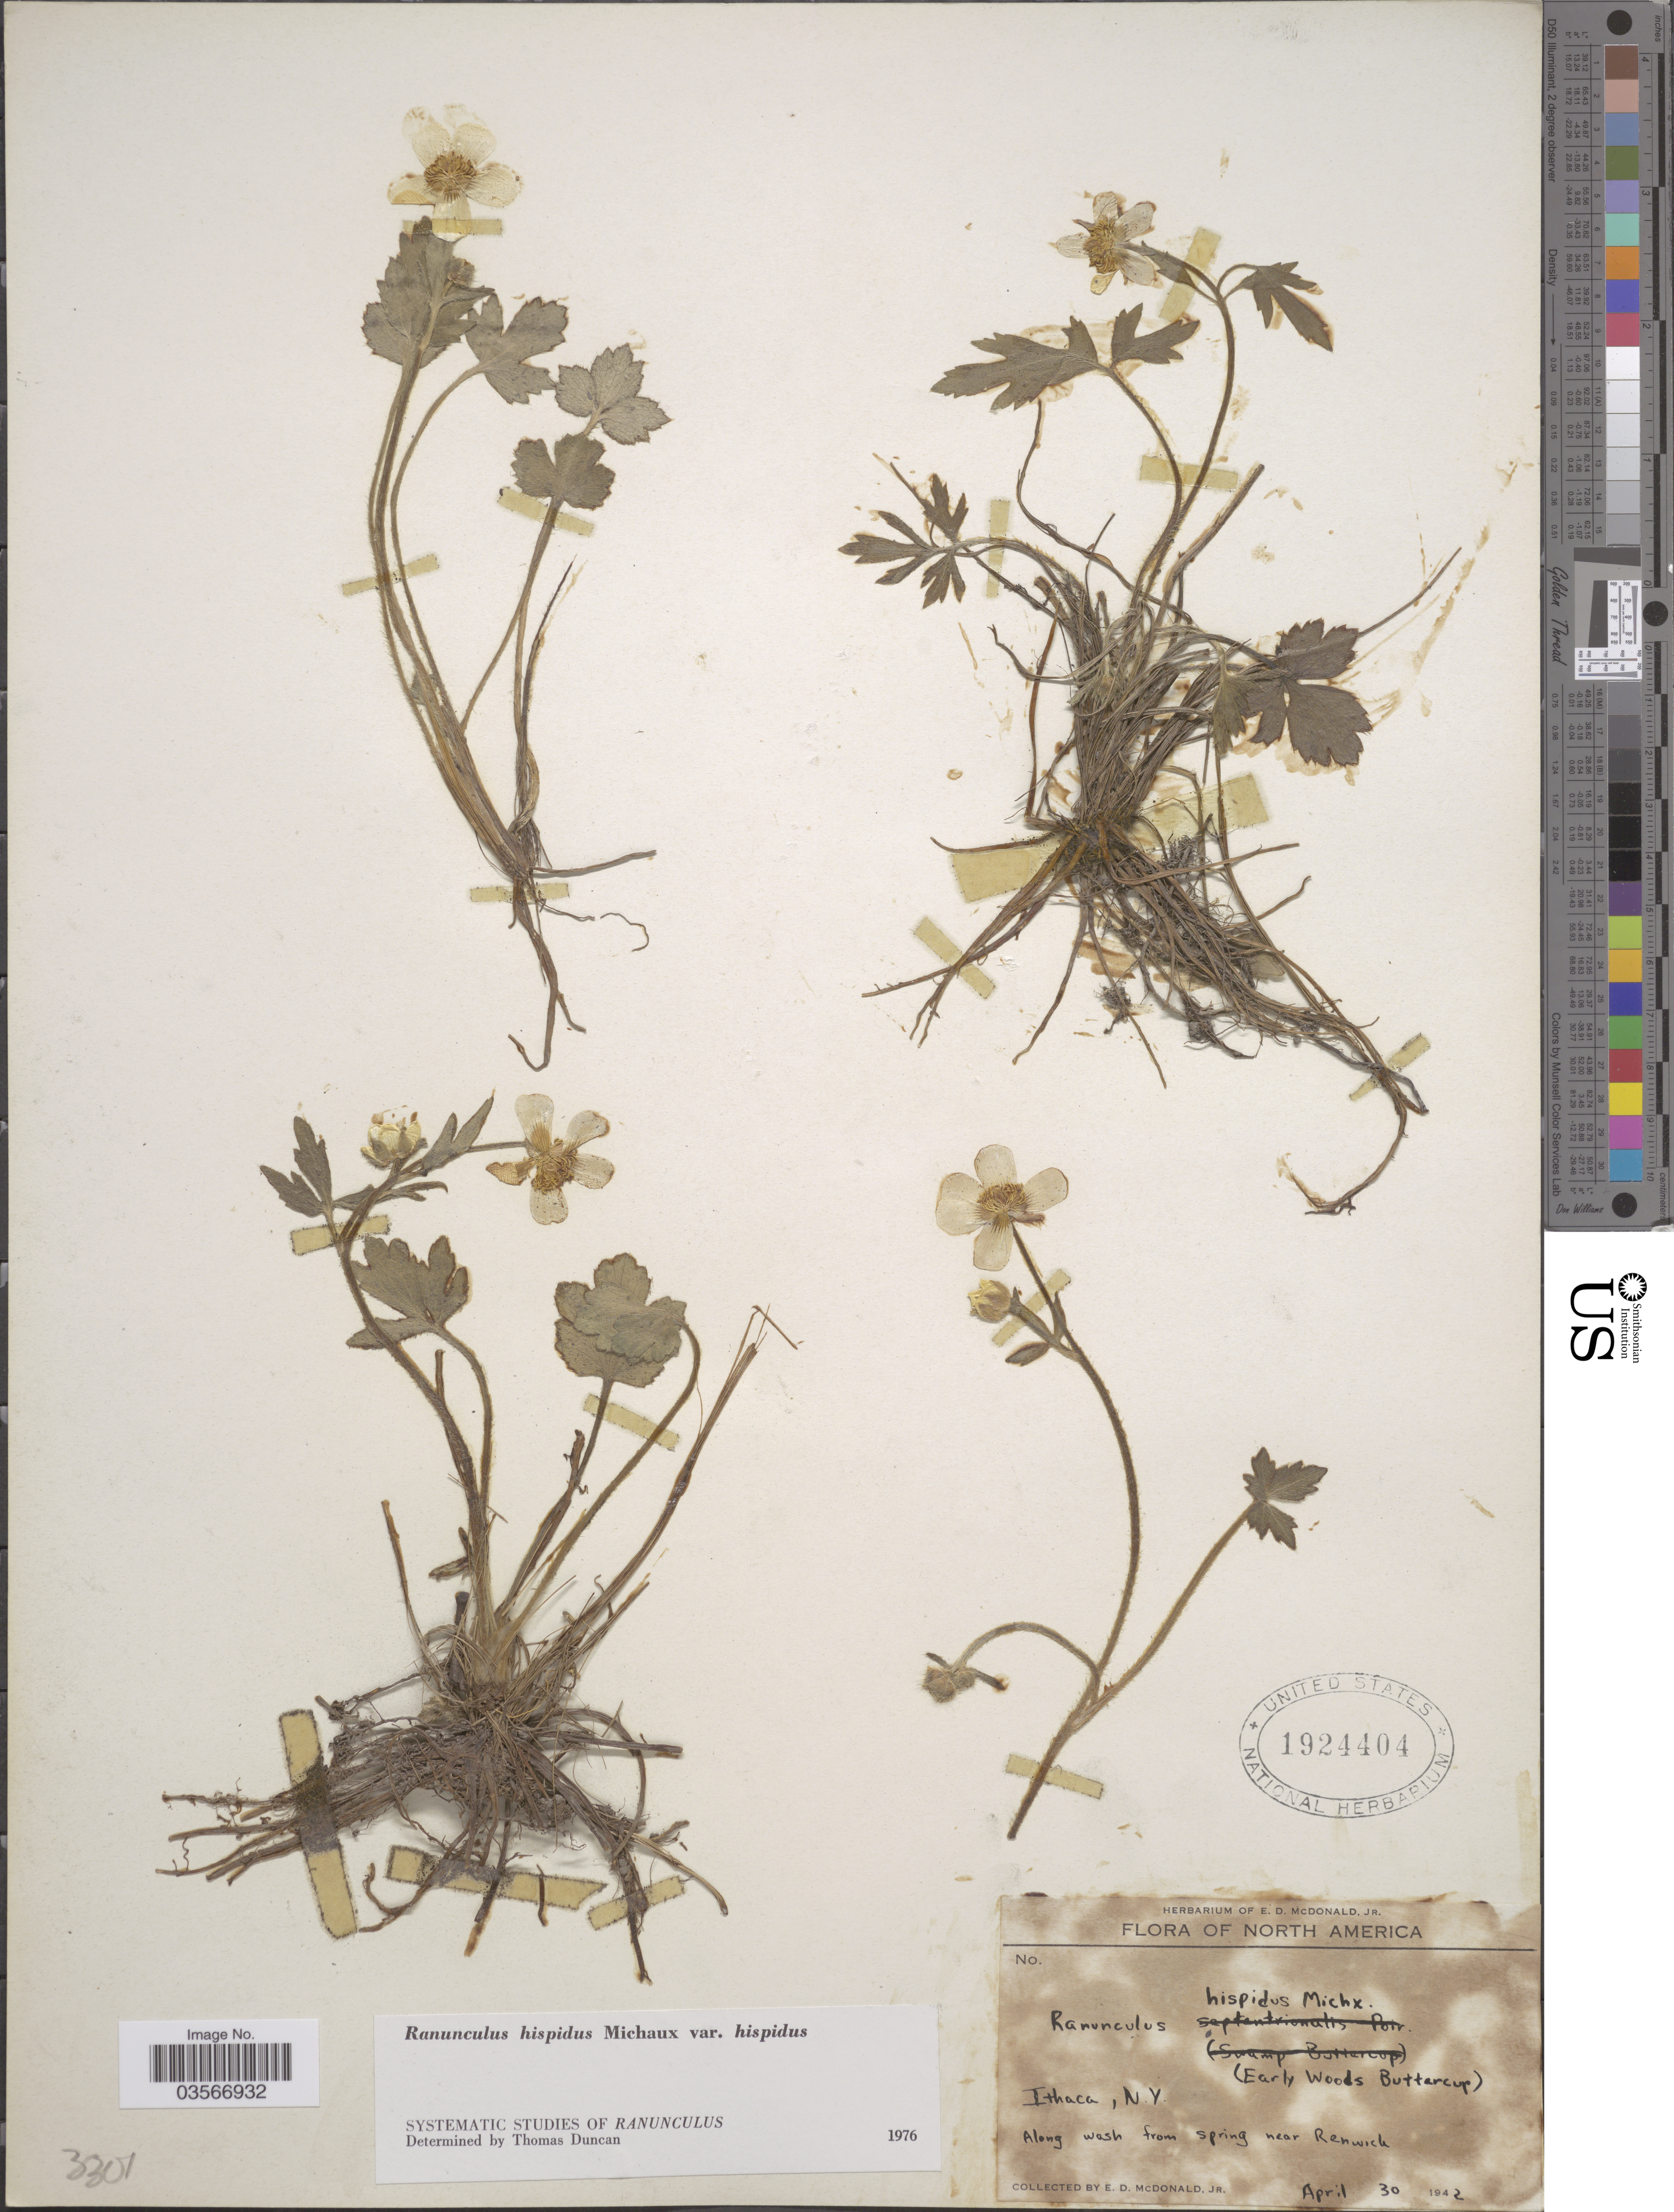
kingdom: Plantae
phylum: Tracheophyta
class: Magnoliopsida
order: Ranunculales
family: Ranunculaceae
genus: Ranunculus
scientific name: Ranunculus hispidus var. hispidus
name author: Michx.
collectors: E. D. McDonald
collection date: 1942-04-30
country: United States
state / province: New York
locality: Ithaca. Along wash from spring near Renwick.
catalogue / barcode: US 1924404